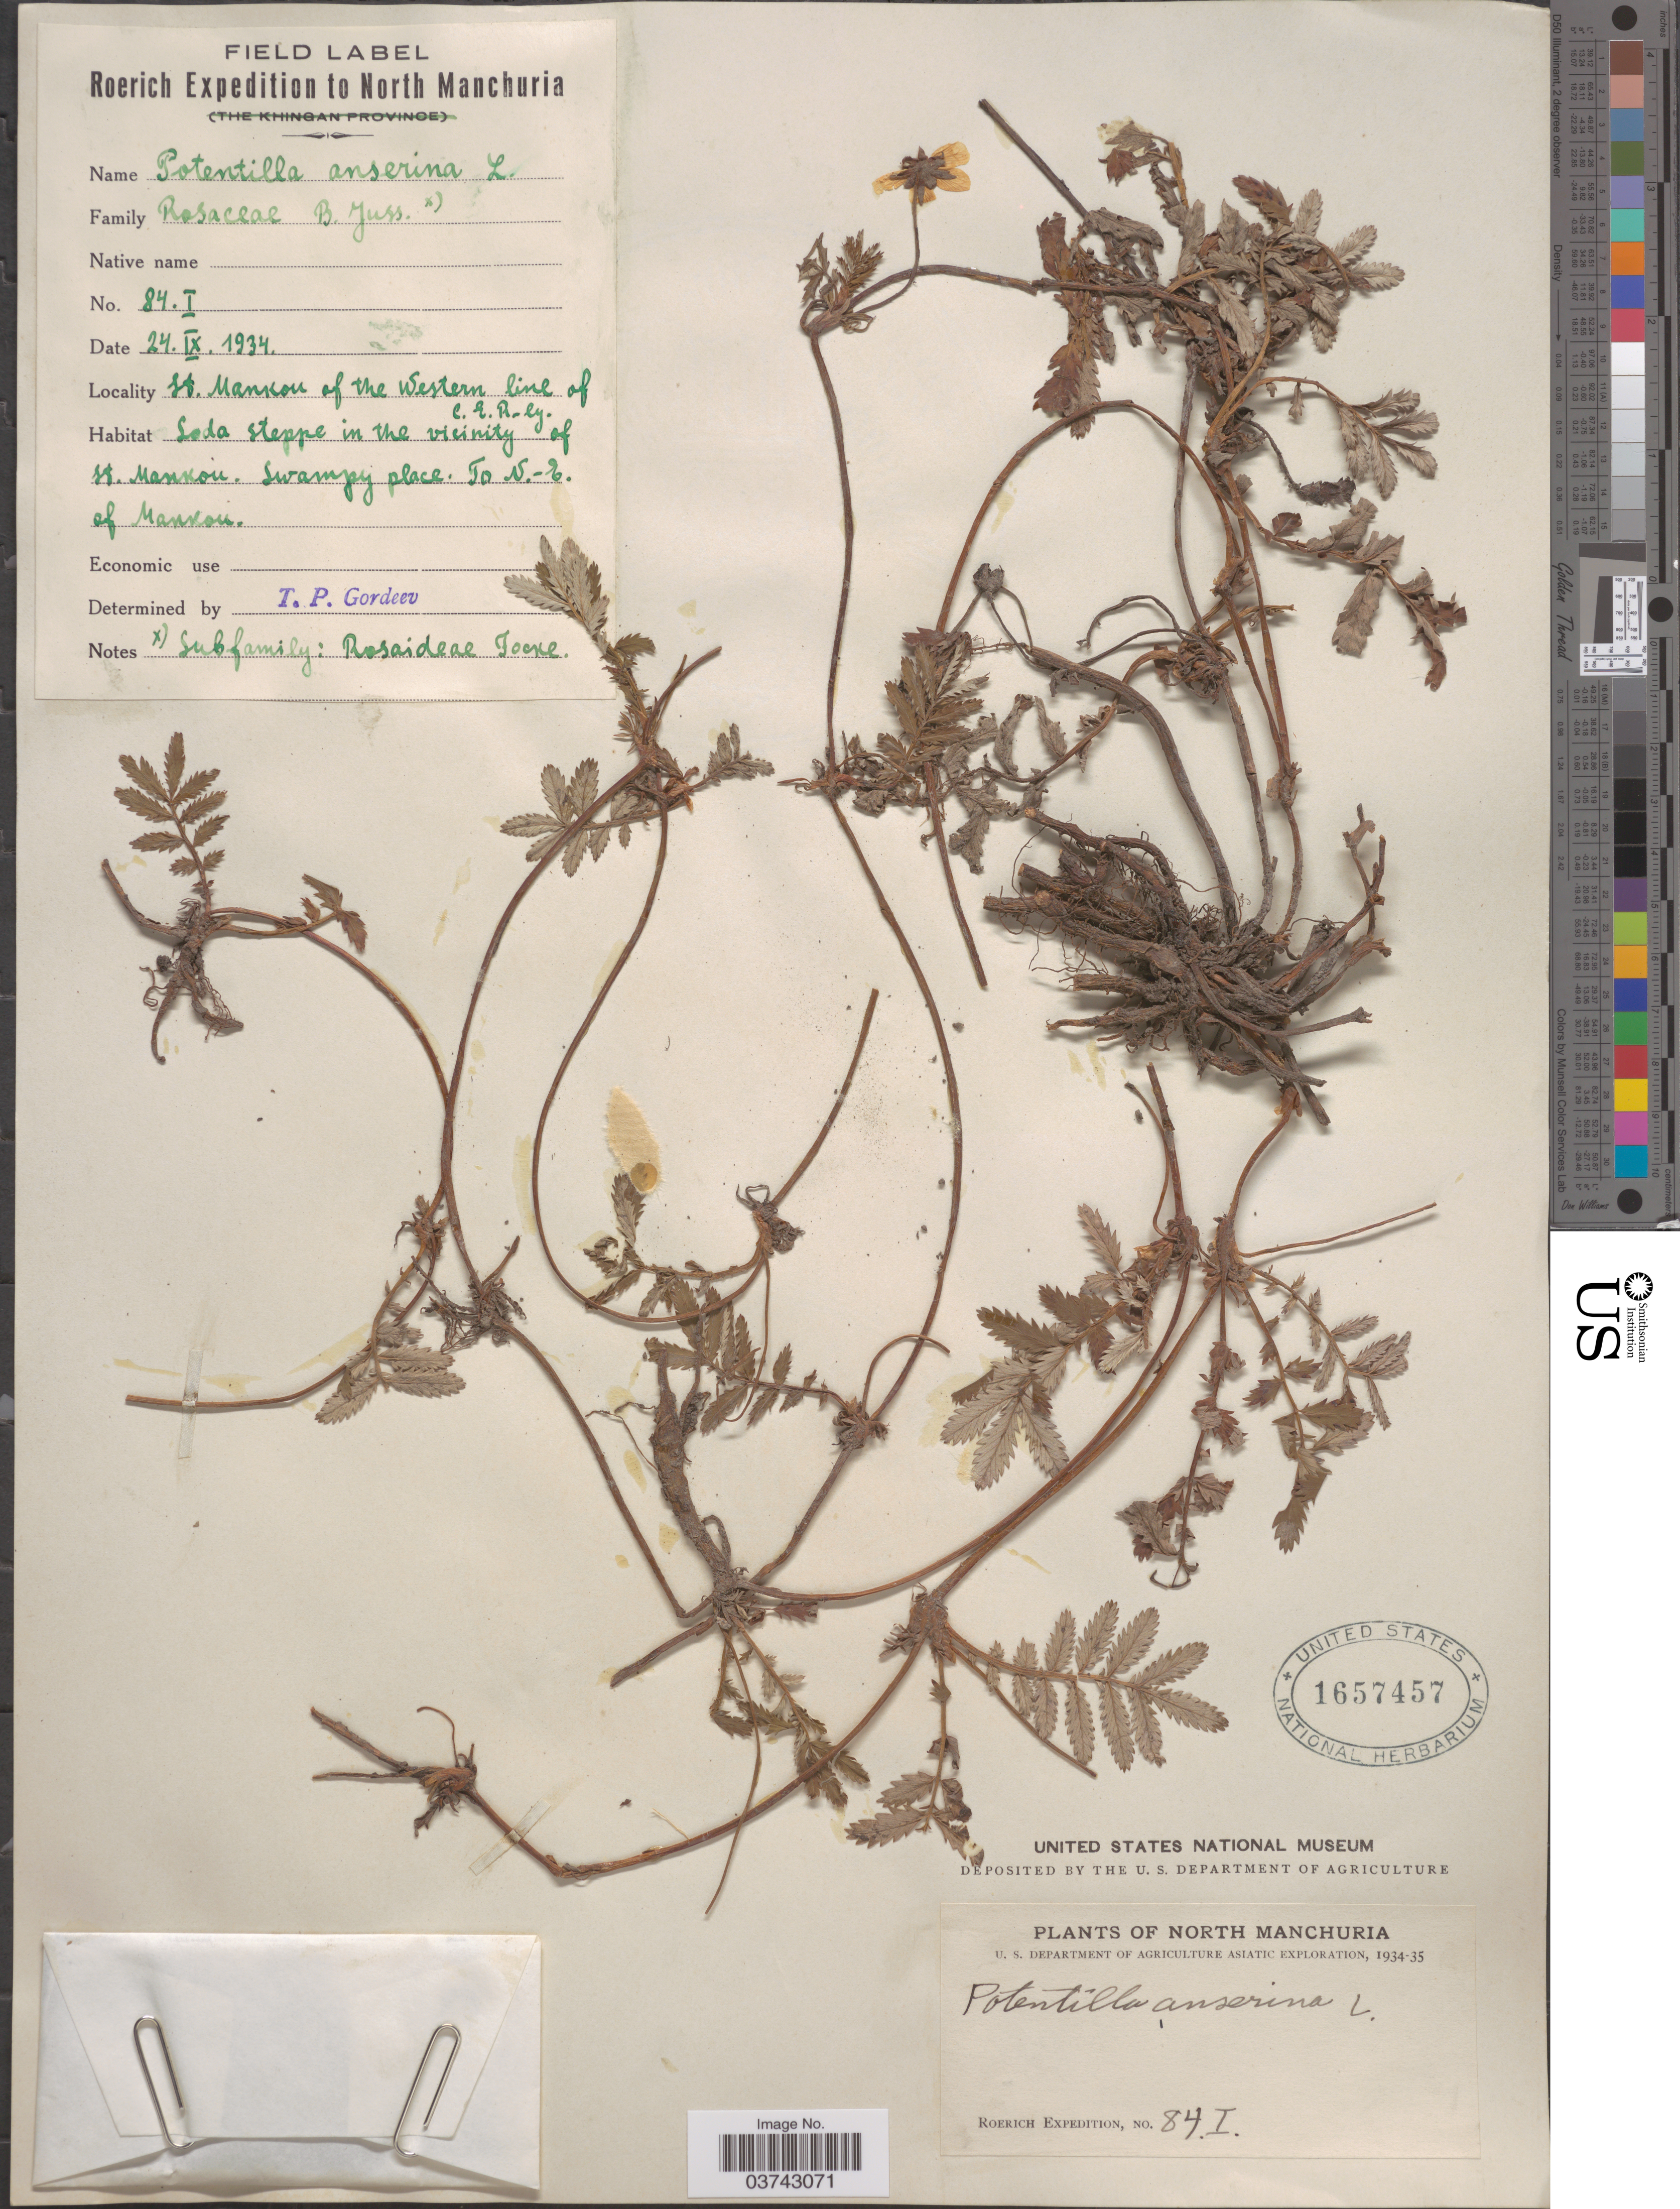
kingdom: Plantae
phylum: Tracheophyta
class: Magnoliopsida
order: Rosales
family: Rosaceae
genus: Argentina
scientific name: Argentina anserina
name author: (L.) Rydb.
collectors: Roerich Expedition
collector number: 84I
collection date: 1934-09-24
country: China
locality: North Manchuria. St. Mankou of the Western line of C.E.R. by Soda steppe in the vicinity of St. Mankou. Swampy place To N. - E. of Mankou.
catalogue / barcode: US 1657457